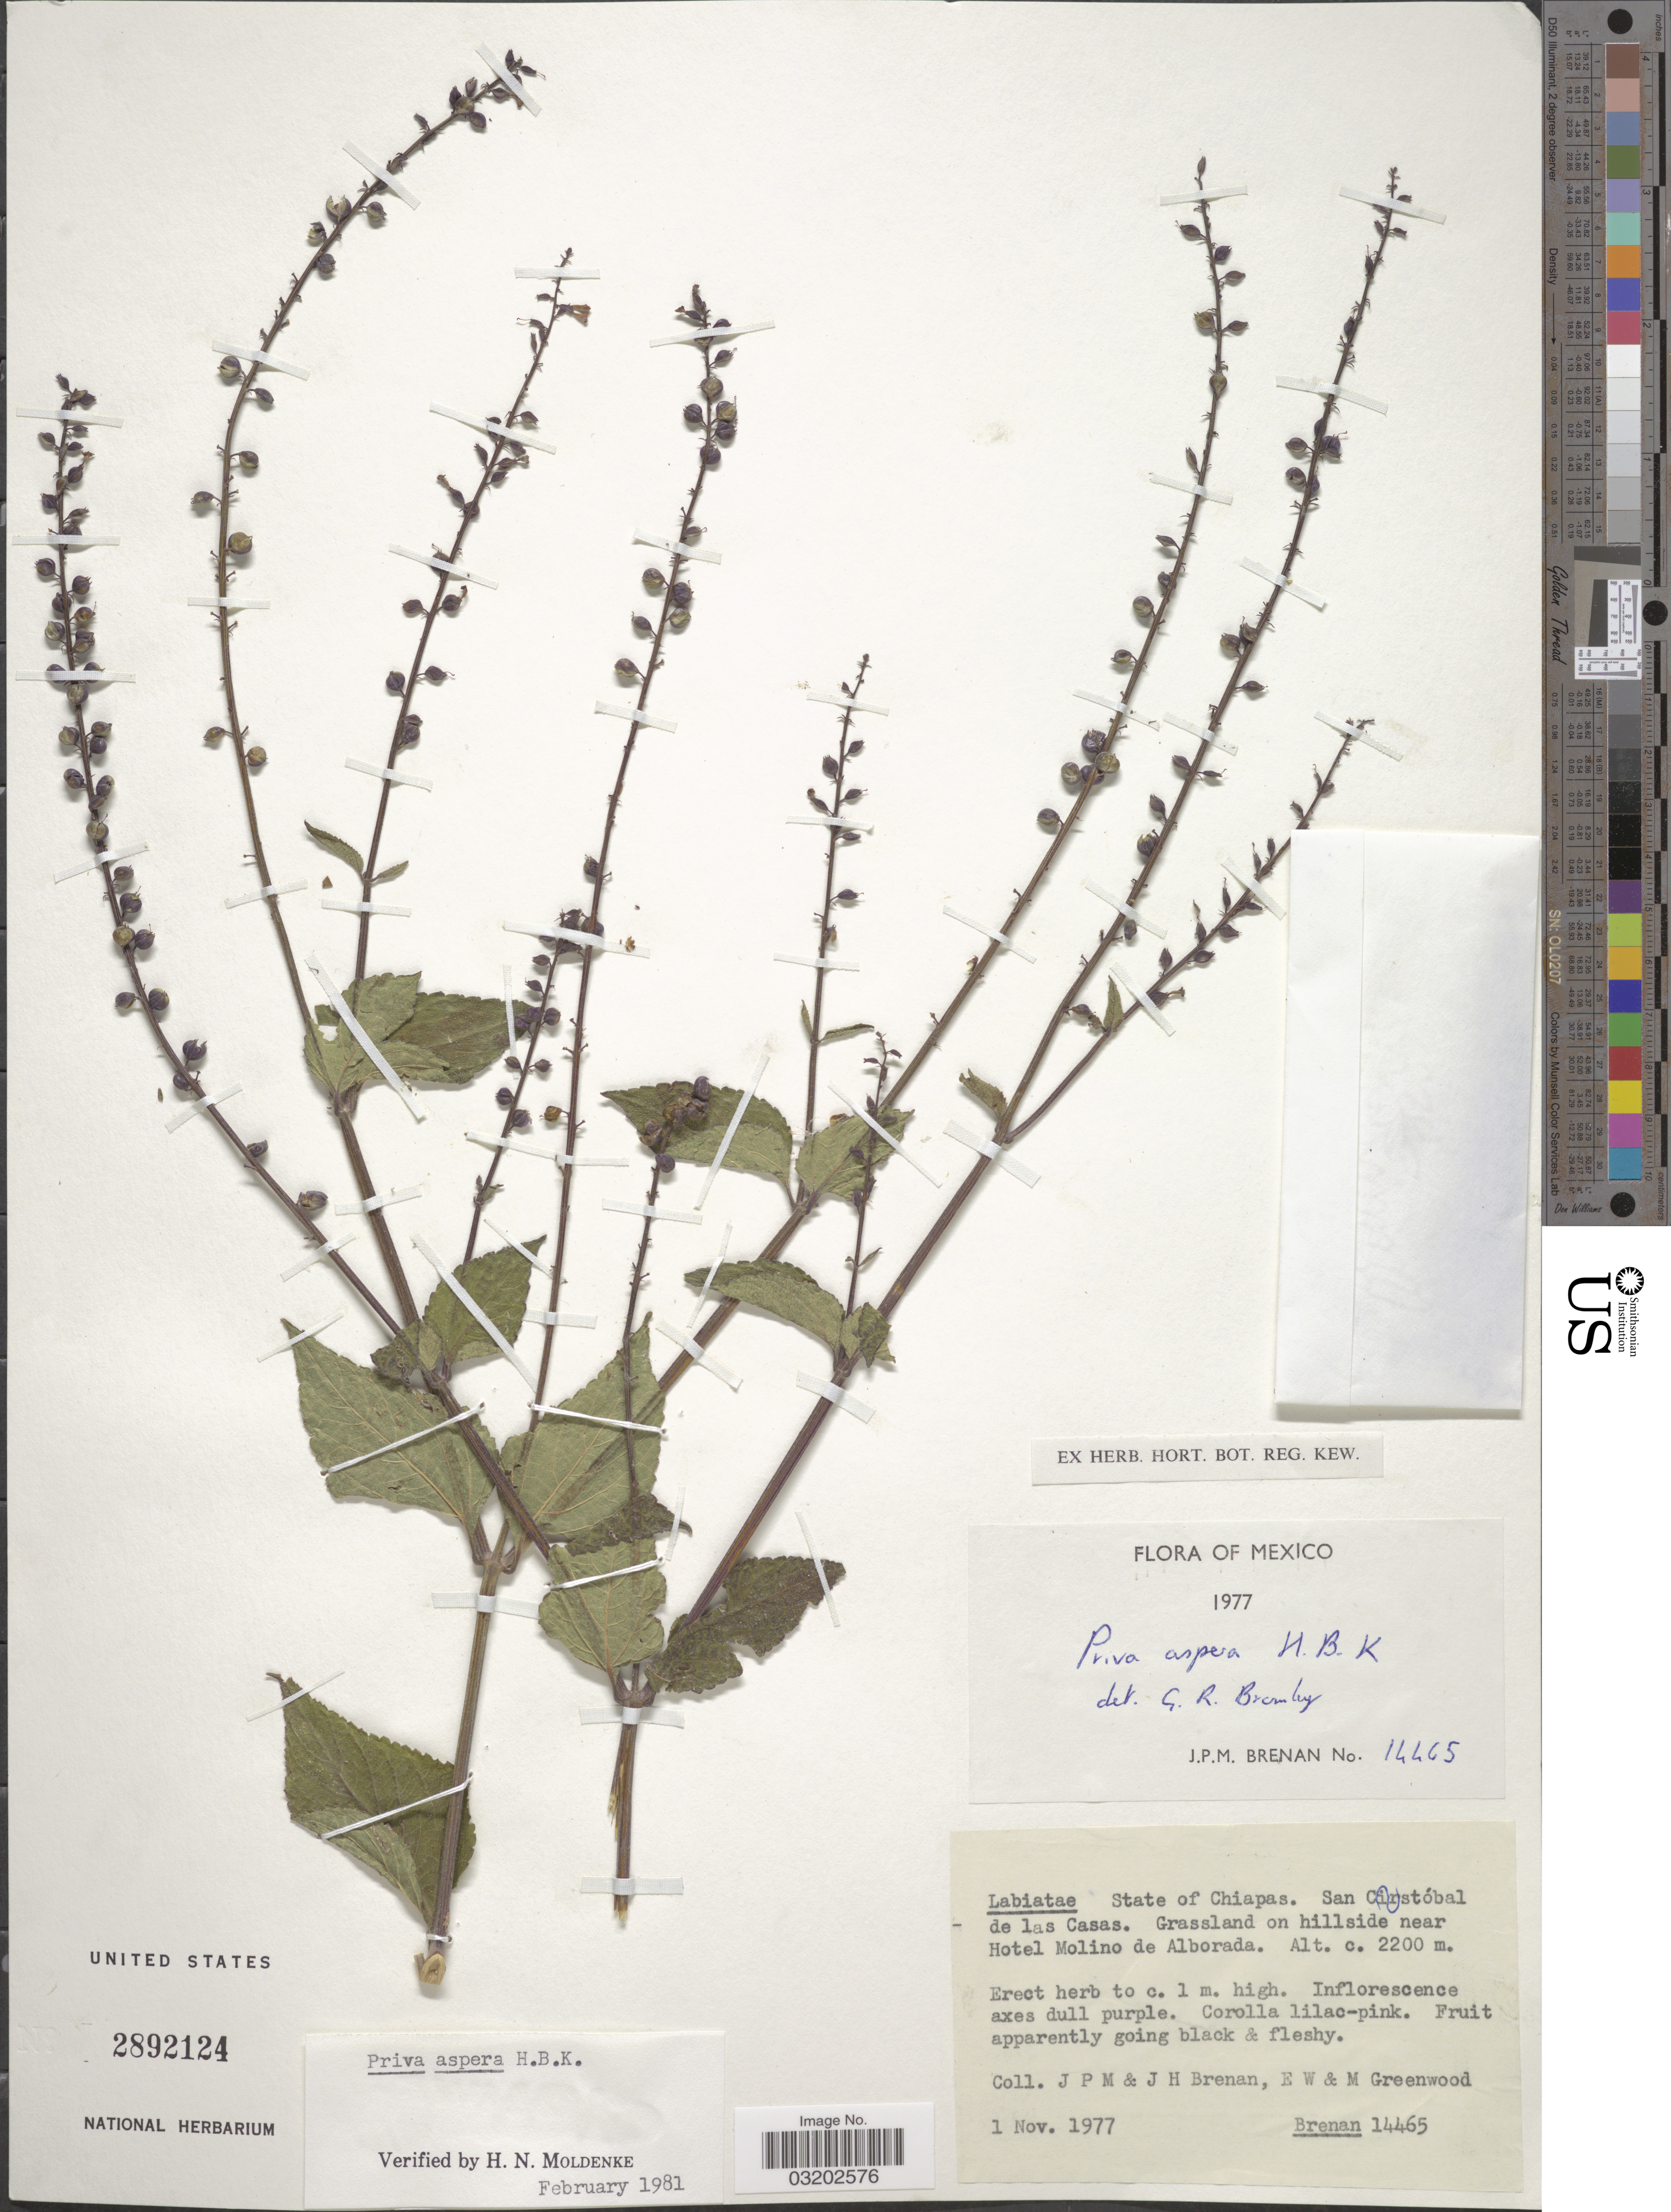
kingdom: Plantae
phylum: Tracheophyta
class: Magnoliopsida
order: Lamiales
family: Verbenaceae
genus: Priva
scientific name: Priva aspera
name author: Kunth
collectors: J. Brenan, J. H. Brenan & Greenwood, M.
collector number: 14465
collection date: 1977-11-01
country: Mexico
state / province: Chiapas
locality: San Cristóbal de las Casas. Grassland on hillside near Hotel Molino de Alborada.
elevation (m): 2200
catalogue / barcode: US 2892124